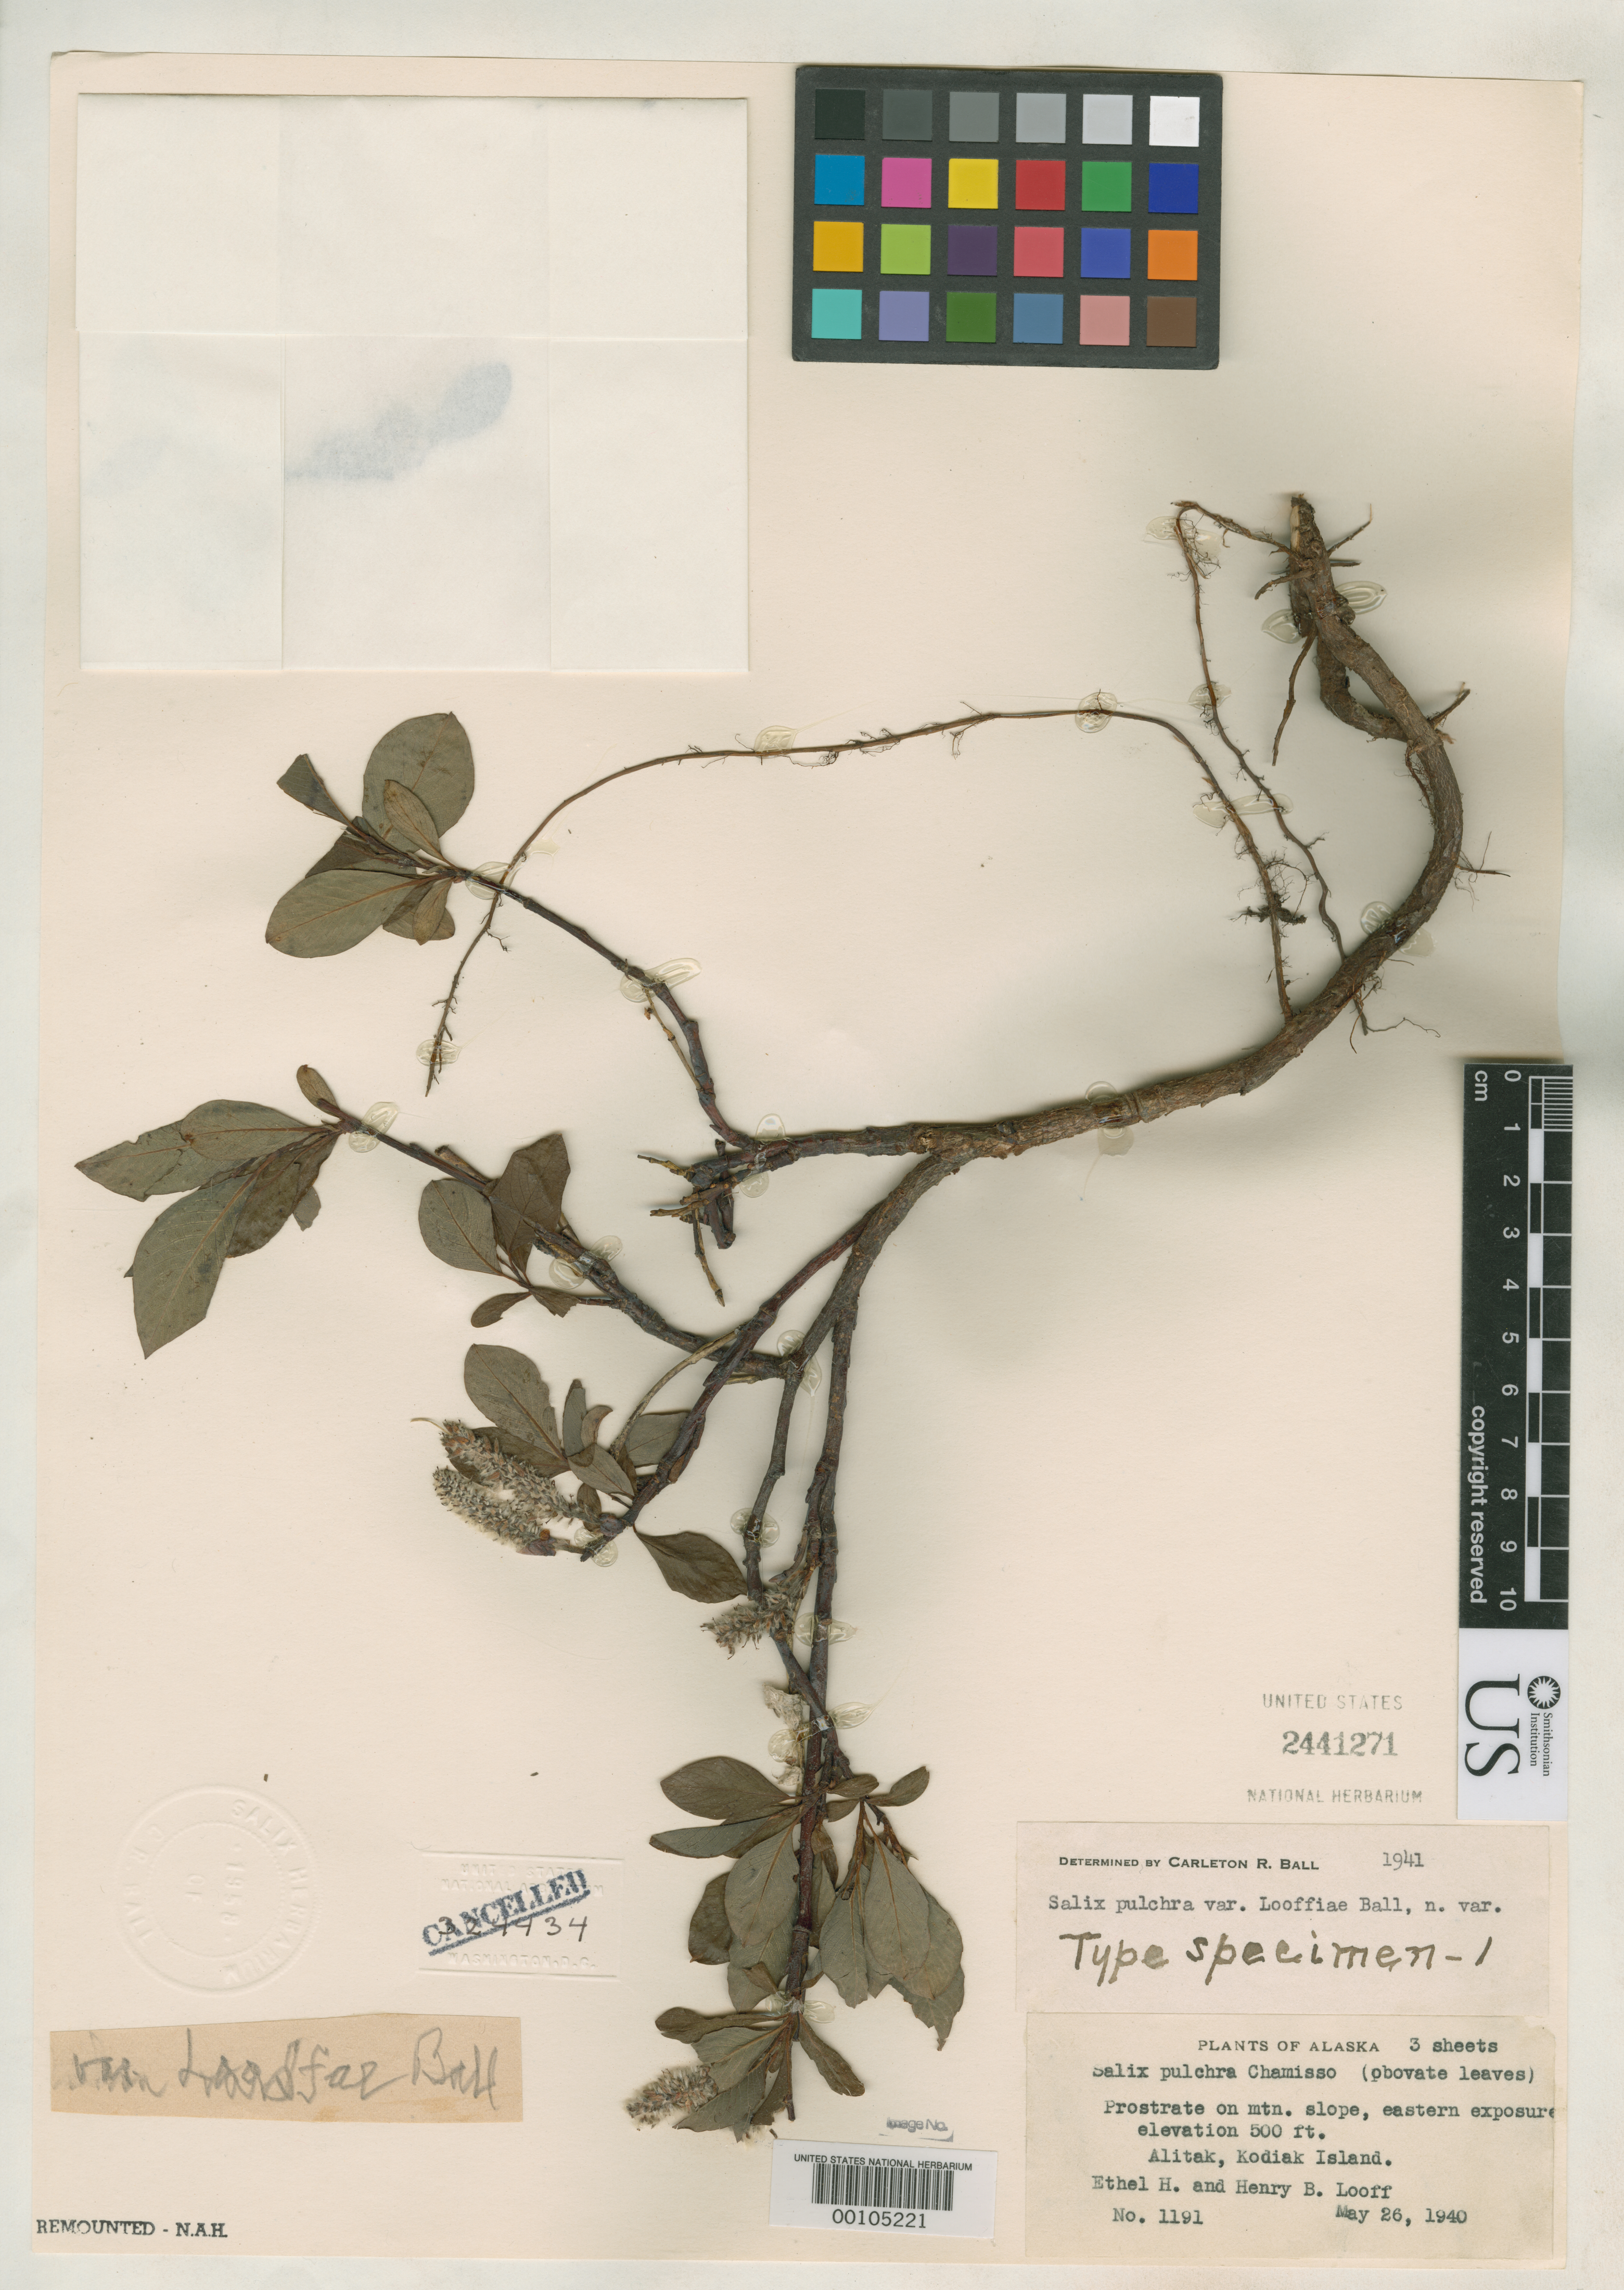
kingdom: Plantae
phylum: Tracheophyta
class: Magnoliopsida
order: Malpighiales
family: Salicaceae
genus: Salix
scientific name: Salix pulchra var. looffiae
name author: C.R. Ball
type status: Isotype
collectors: E. Looff & H. Looff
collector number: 1191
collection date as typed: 26 May 1940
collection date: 1940-05-26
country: United States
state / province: Alaska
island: Kodiak Island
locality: Alitak.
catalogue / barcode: US 2441271